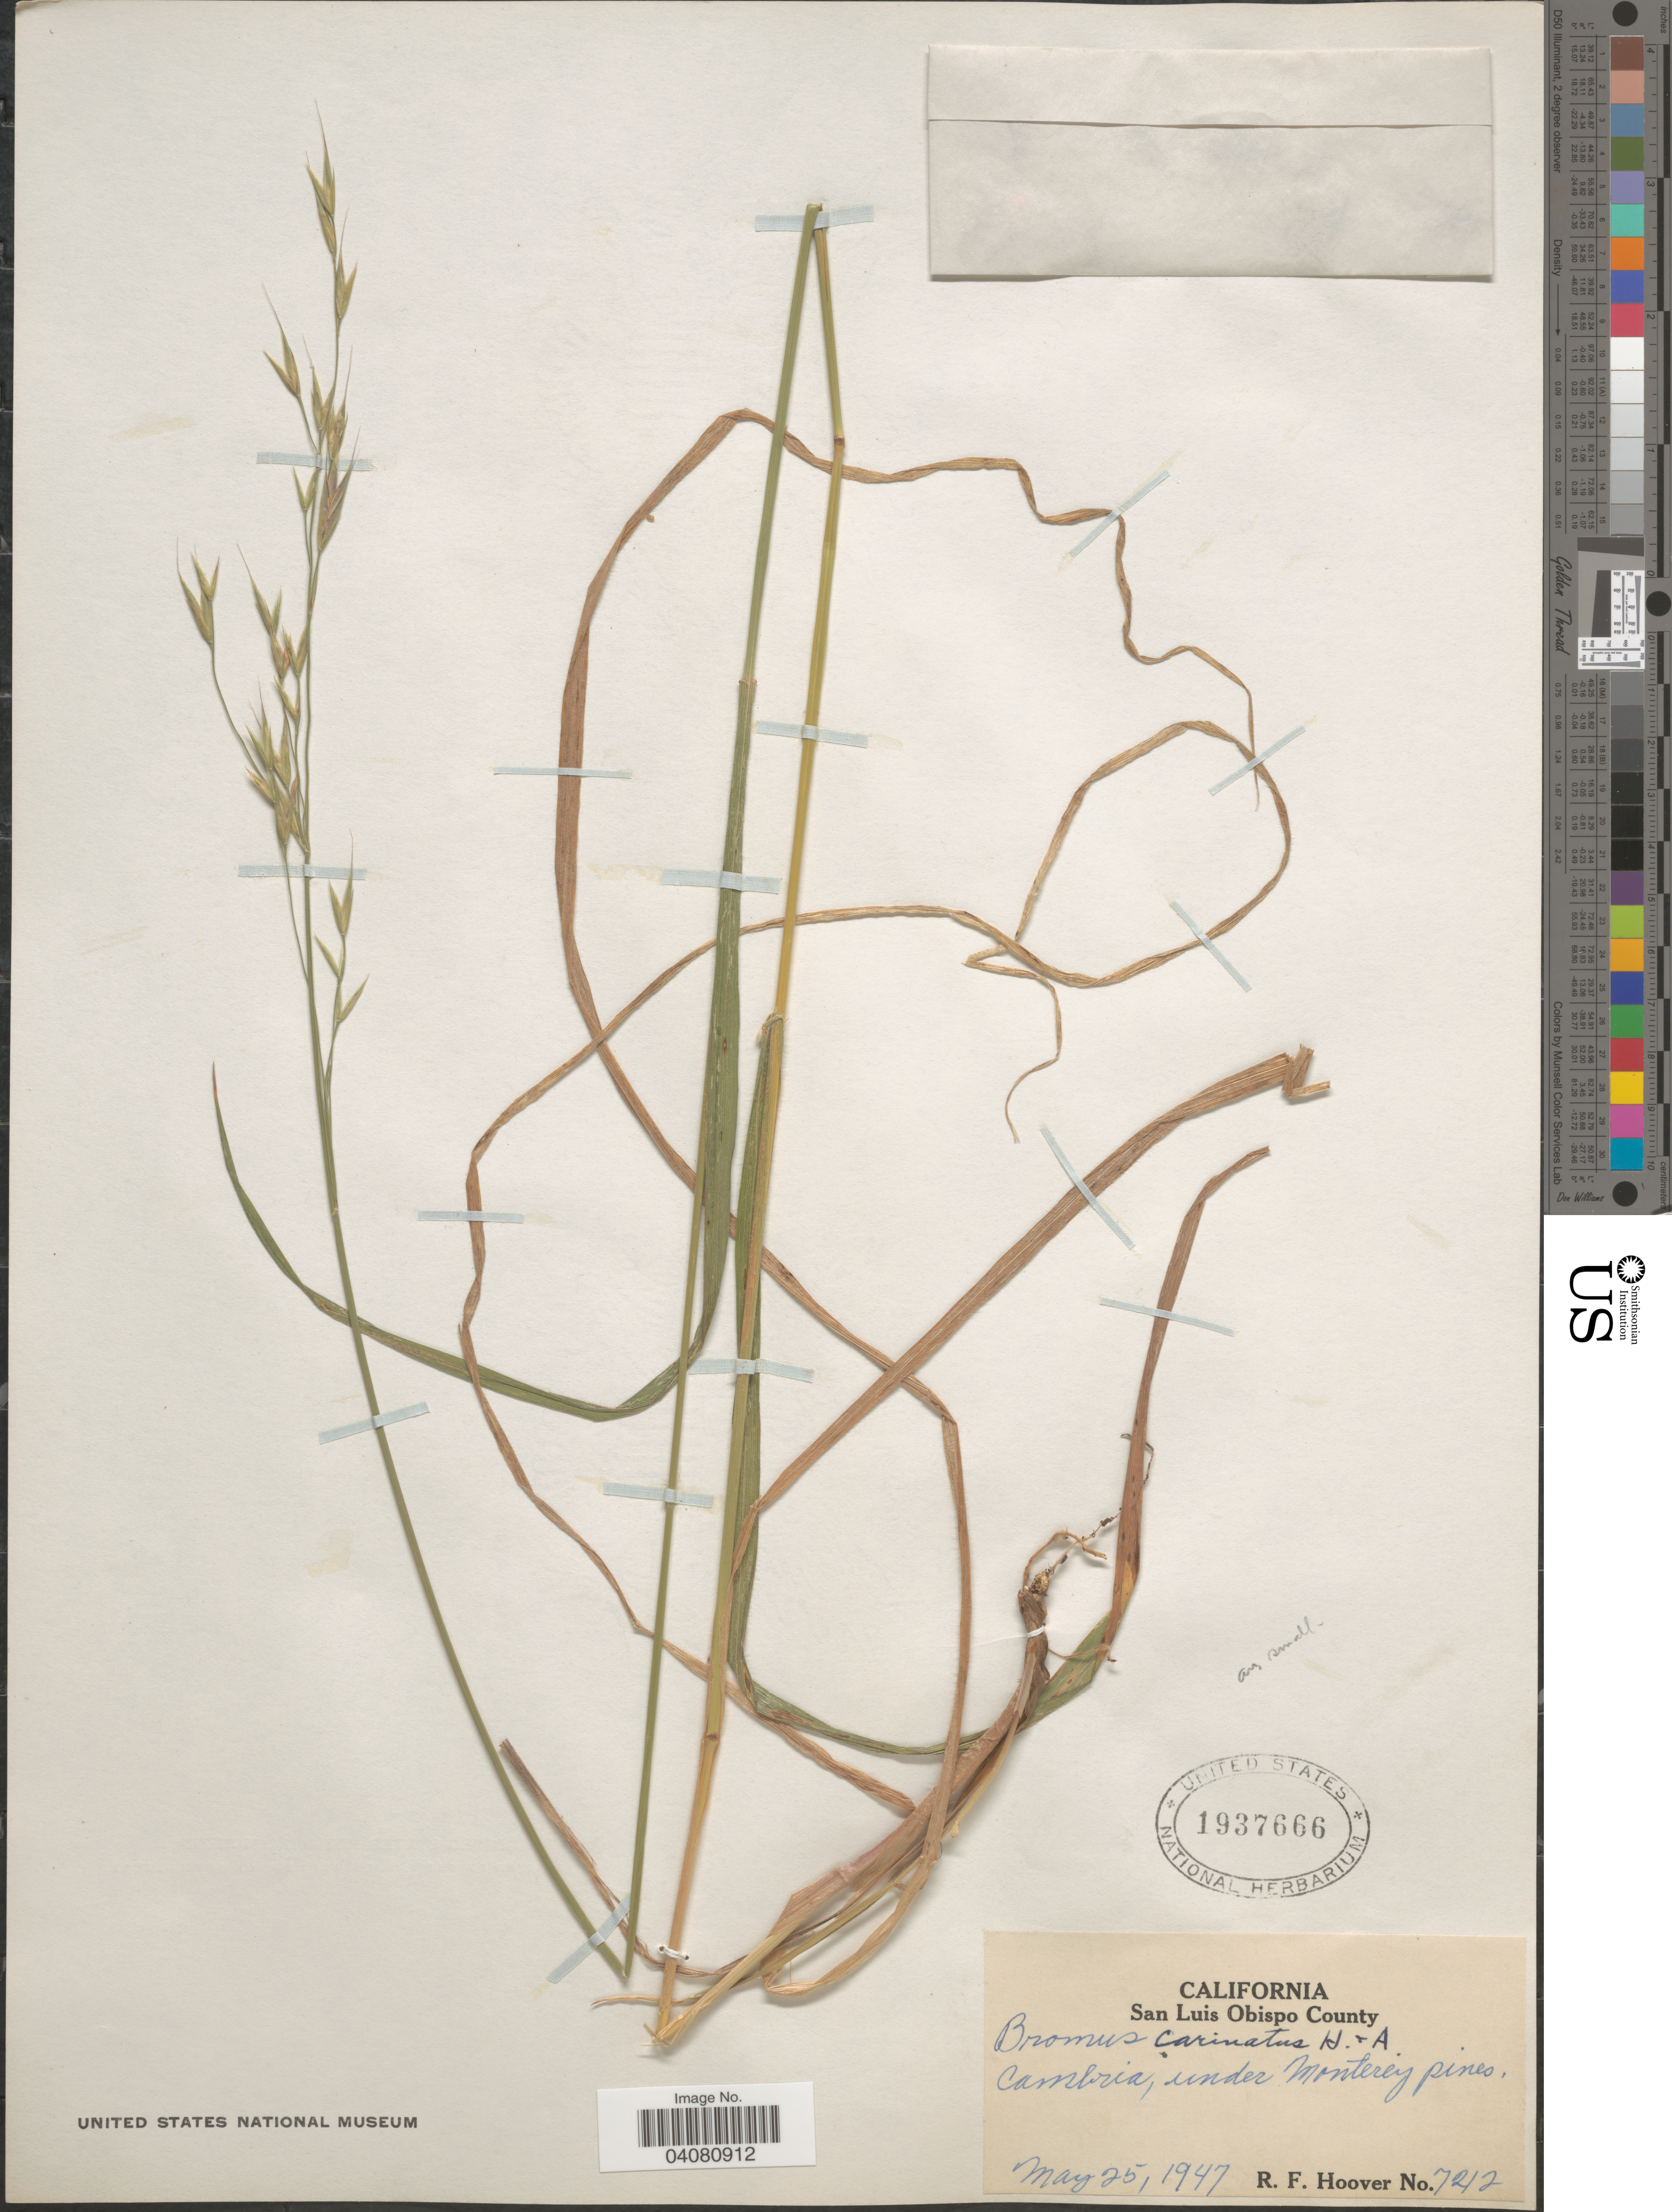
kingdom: Plantae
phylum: Tracheophyta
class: Liliopsida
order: Poales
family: Poaceae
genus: Bromus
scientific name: Bromus carinatus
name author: Hook. & Arn.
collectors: R. F. Hoover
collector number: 7212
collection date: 1947-05-25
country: United States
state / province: California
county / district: San Luis Obispo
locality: San Luis Obispo County. Cambria, under Monterey pines.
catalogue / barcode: US 1937666